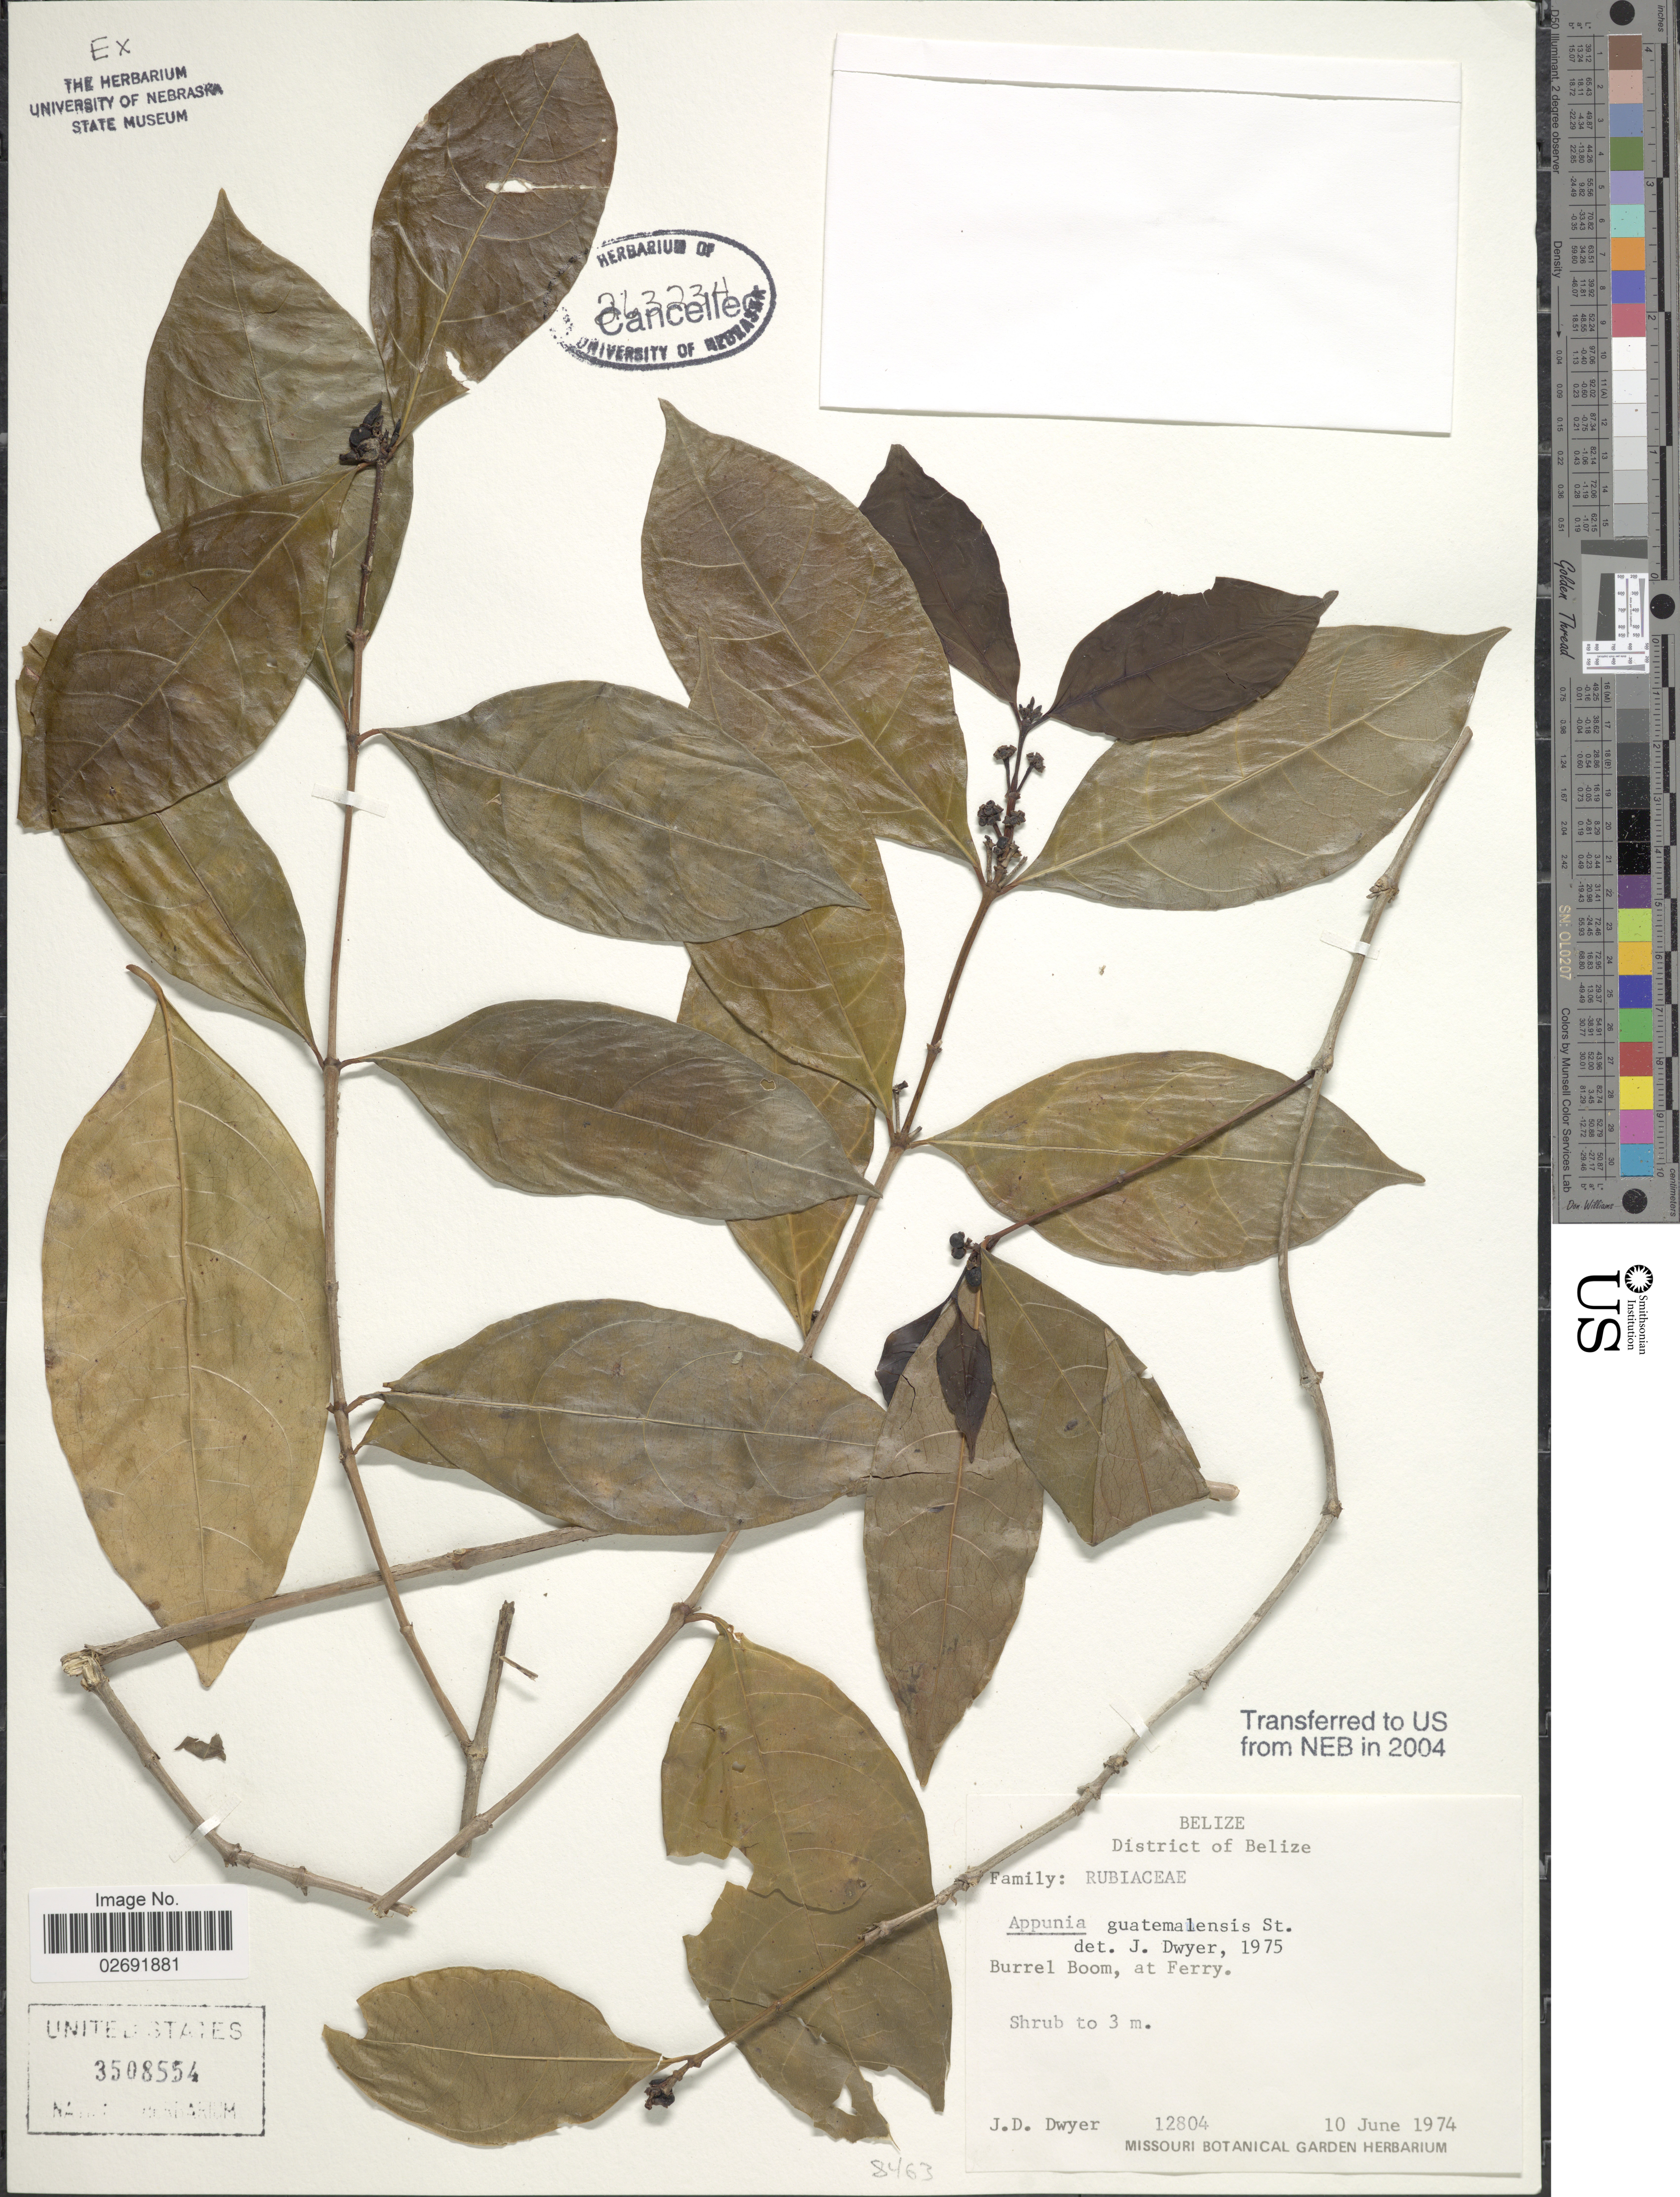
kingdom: Plantae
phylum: Tracheophyta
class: Magnoliopsida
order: Gentianales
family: Rubiaceae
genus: Appunia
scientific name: Appunia guatemalensis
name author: Donn. Sm.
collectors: J. D. Dwyer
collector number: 12804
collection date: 1974-06-10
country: Belize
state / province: Belize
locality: District of Belize, Burrel Boom, at Ferry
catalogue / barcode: US 3508554